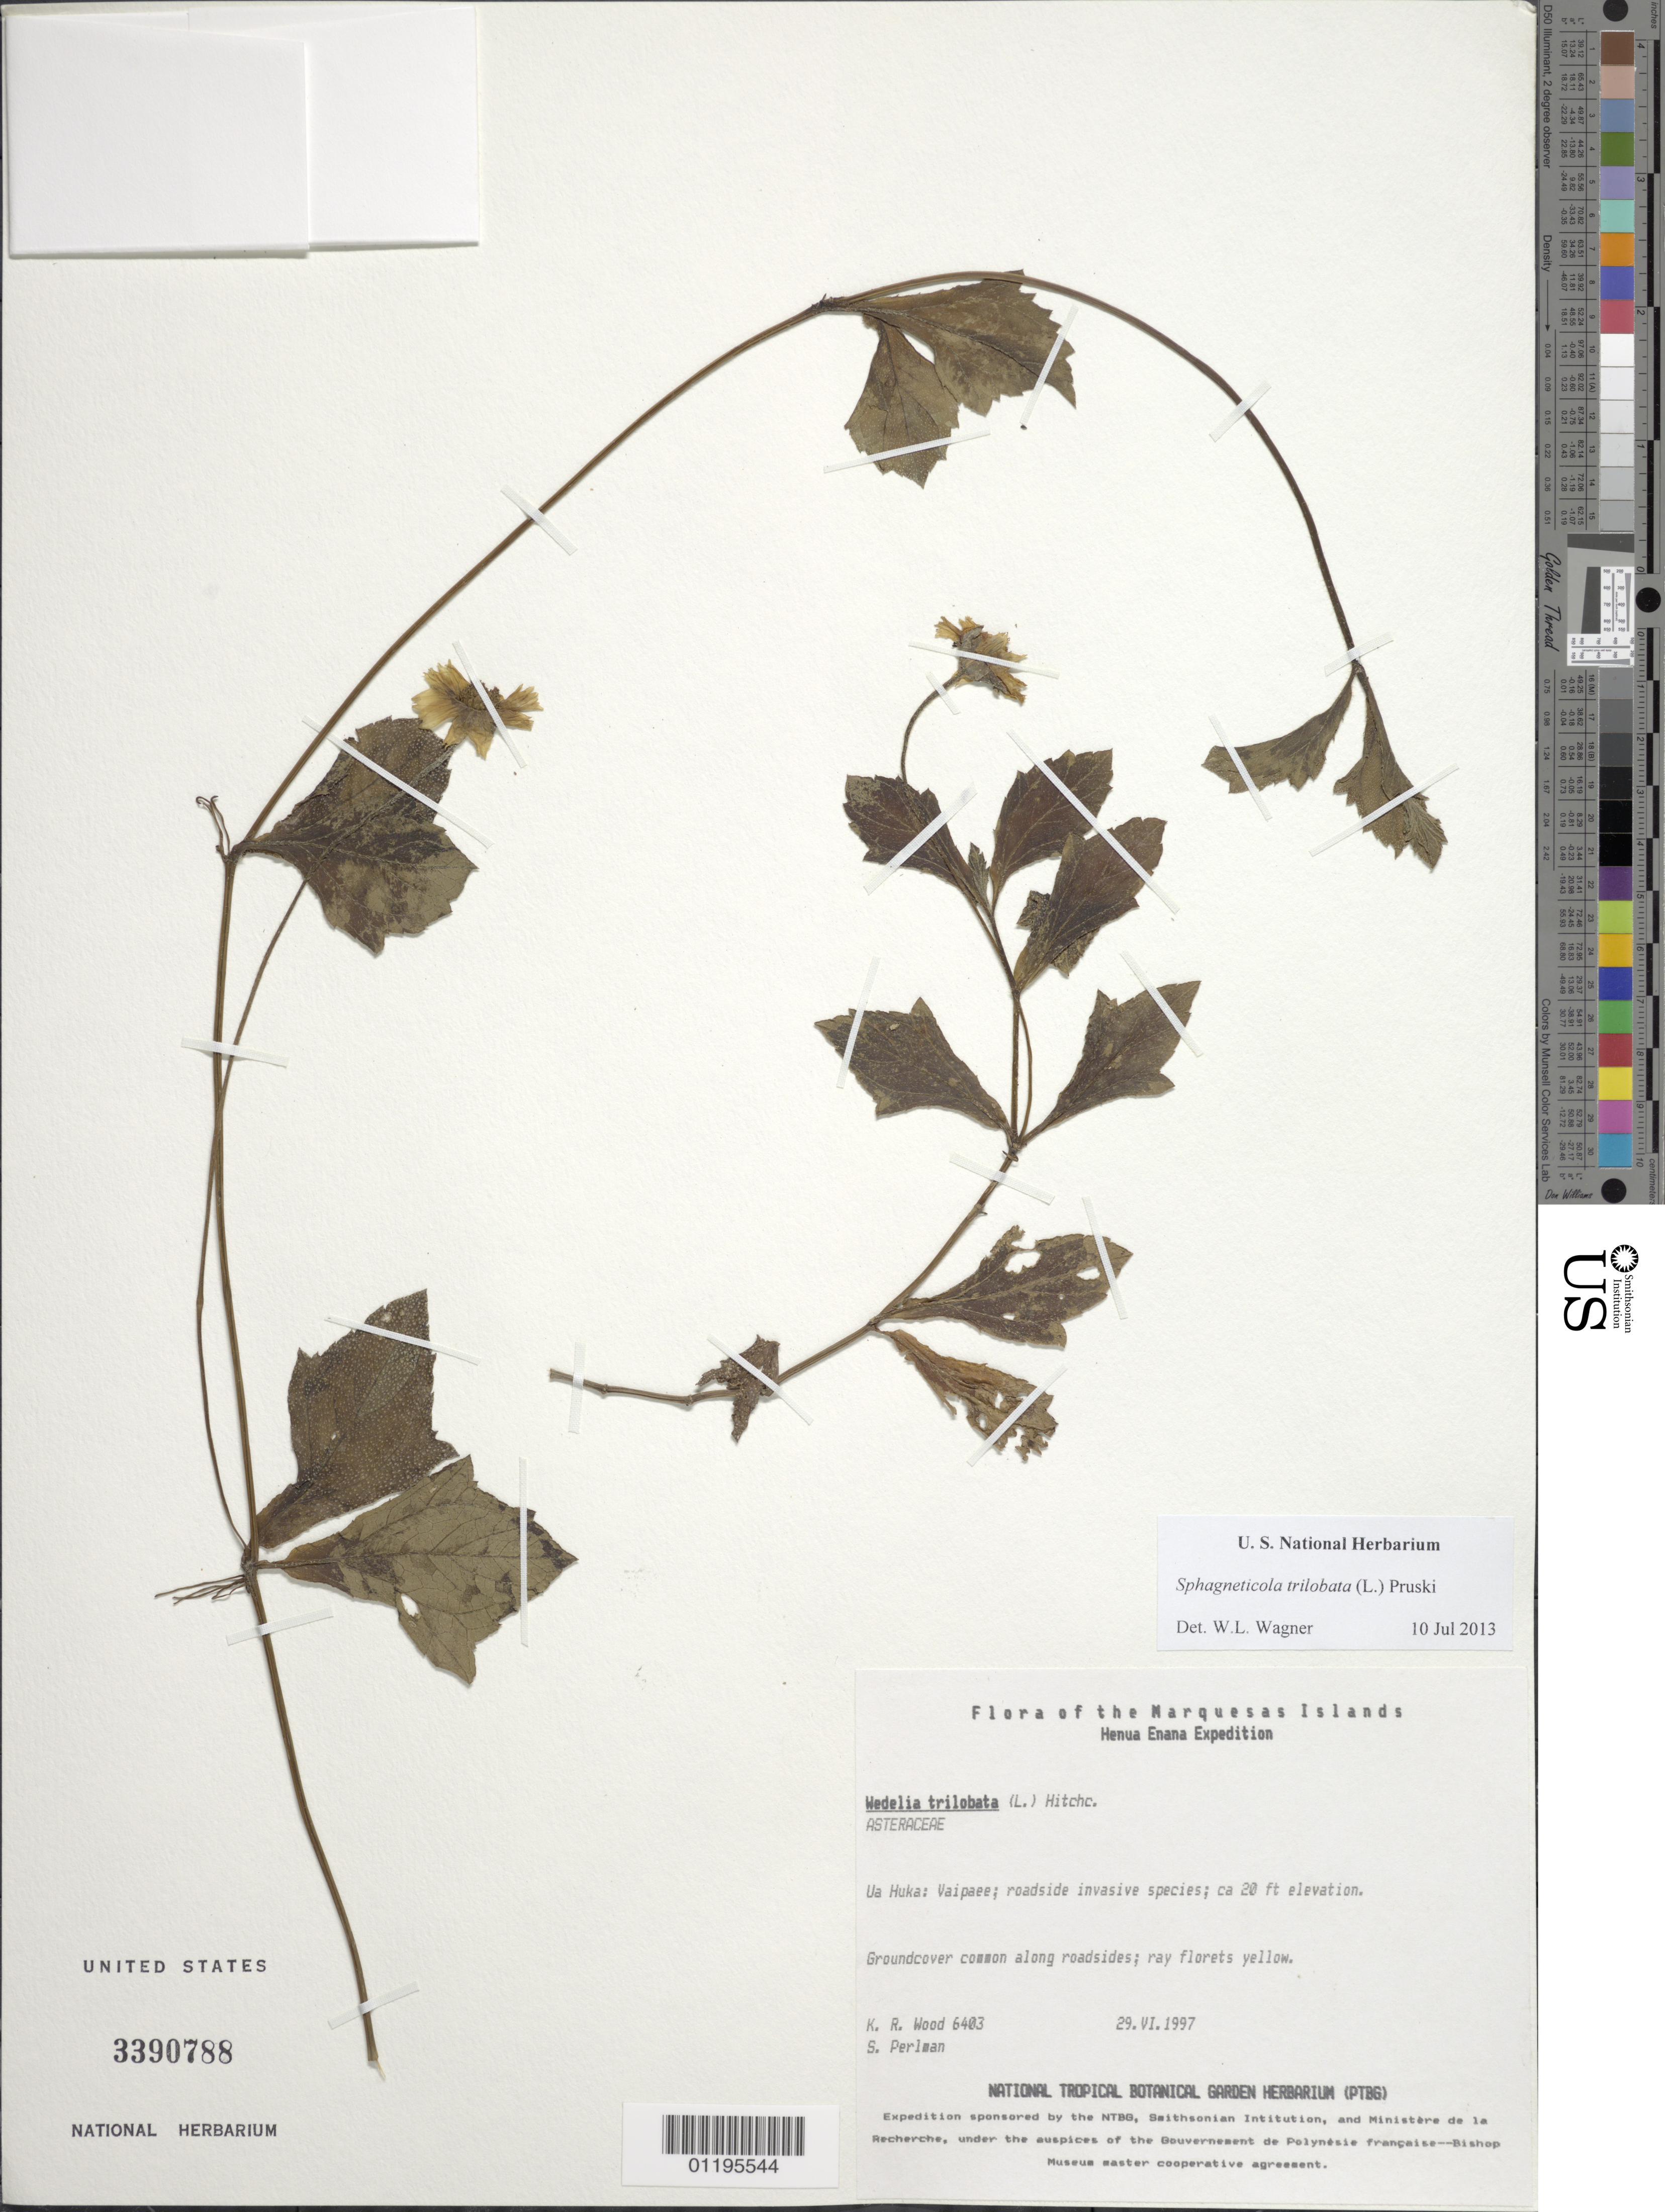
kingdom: Plantae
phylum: Tracheophyta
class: Magnoliopsida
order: Asterales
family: Asteraceae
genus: Sphagneticola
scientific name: Sphagneticola trilobata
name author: (L.) Pruski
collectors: K. R. Wood & S. P. Perlman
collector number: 6403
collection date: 1997-06-29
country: French Polynesia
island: Ua Huka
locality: Vaipaee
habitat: Common along roadsides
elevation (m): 6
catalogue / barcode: US 3390788